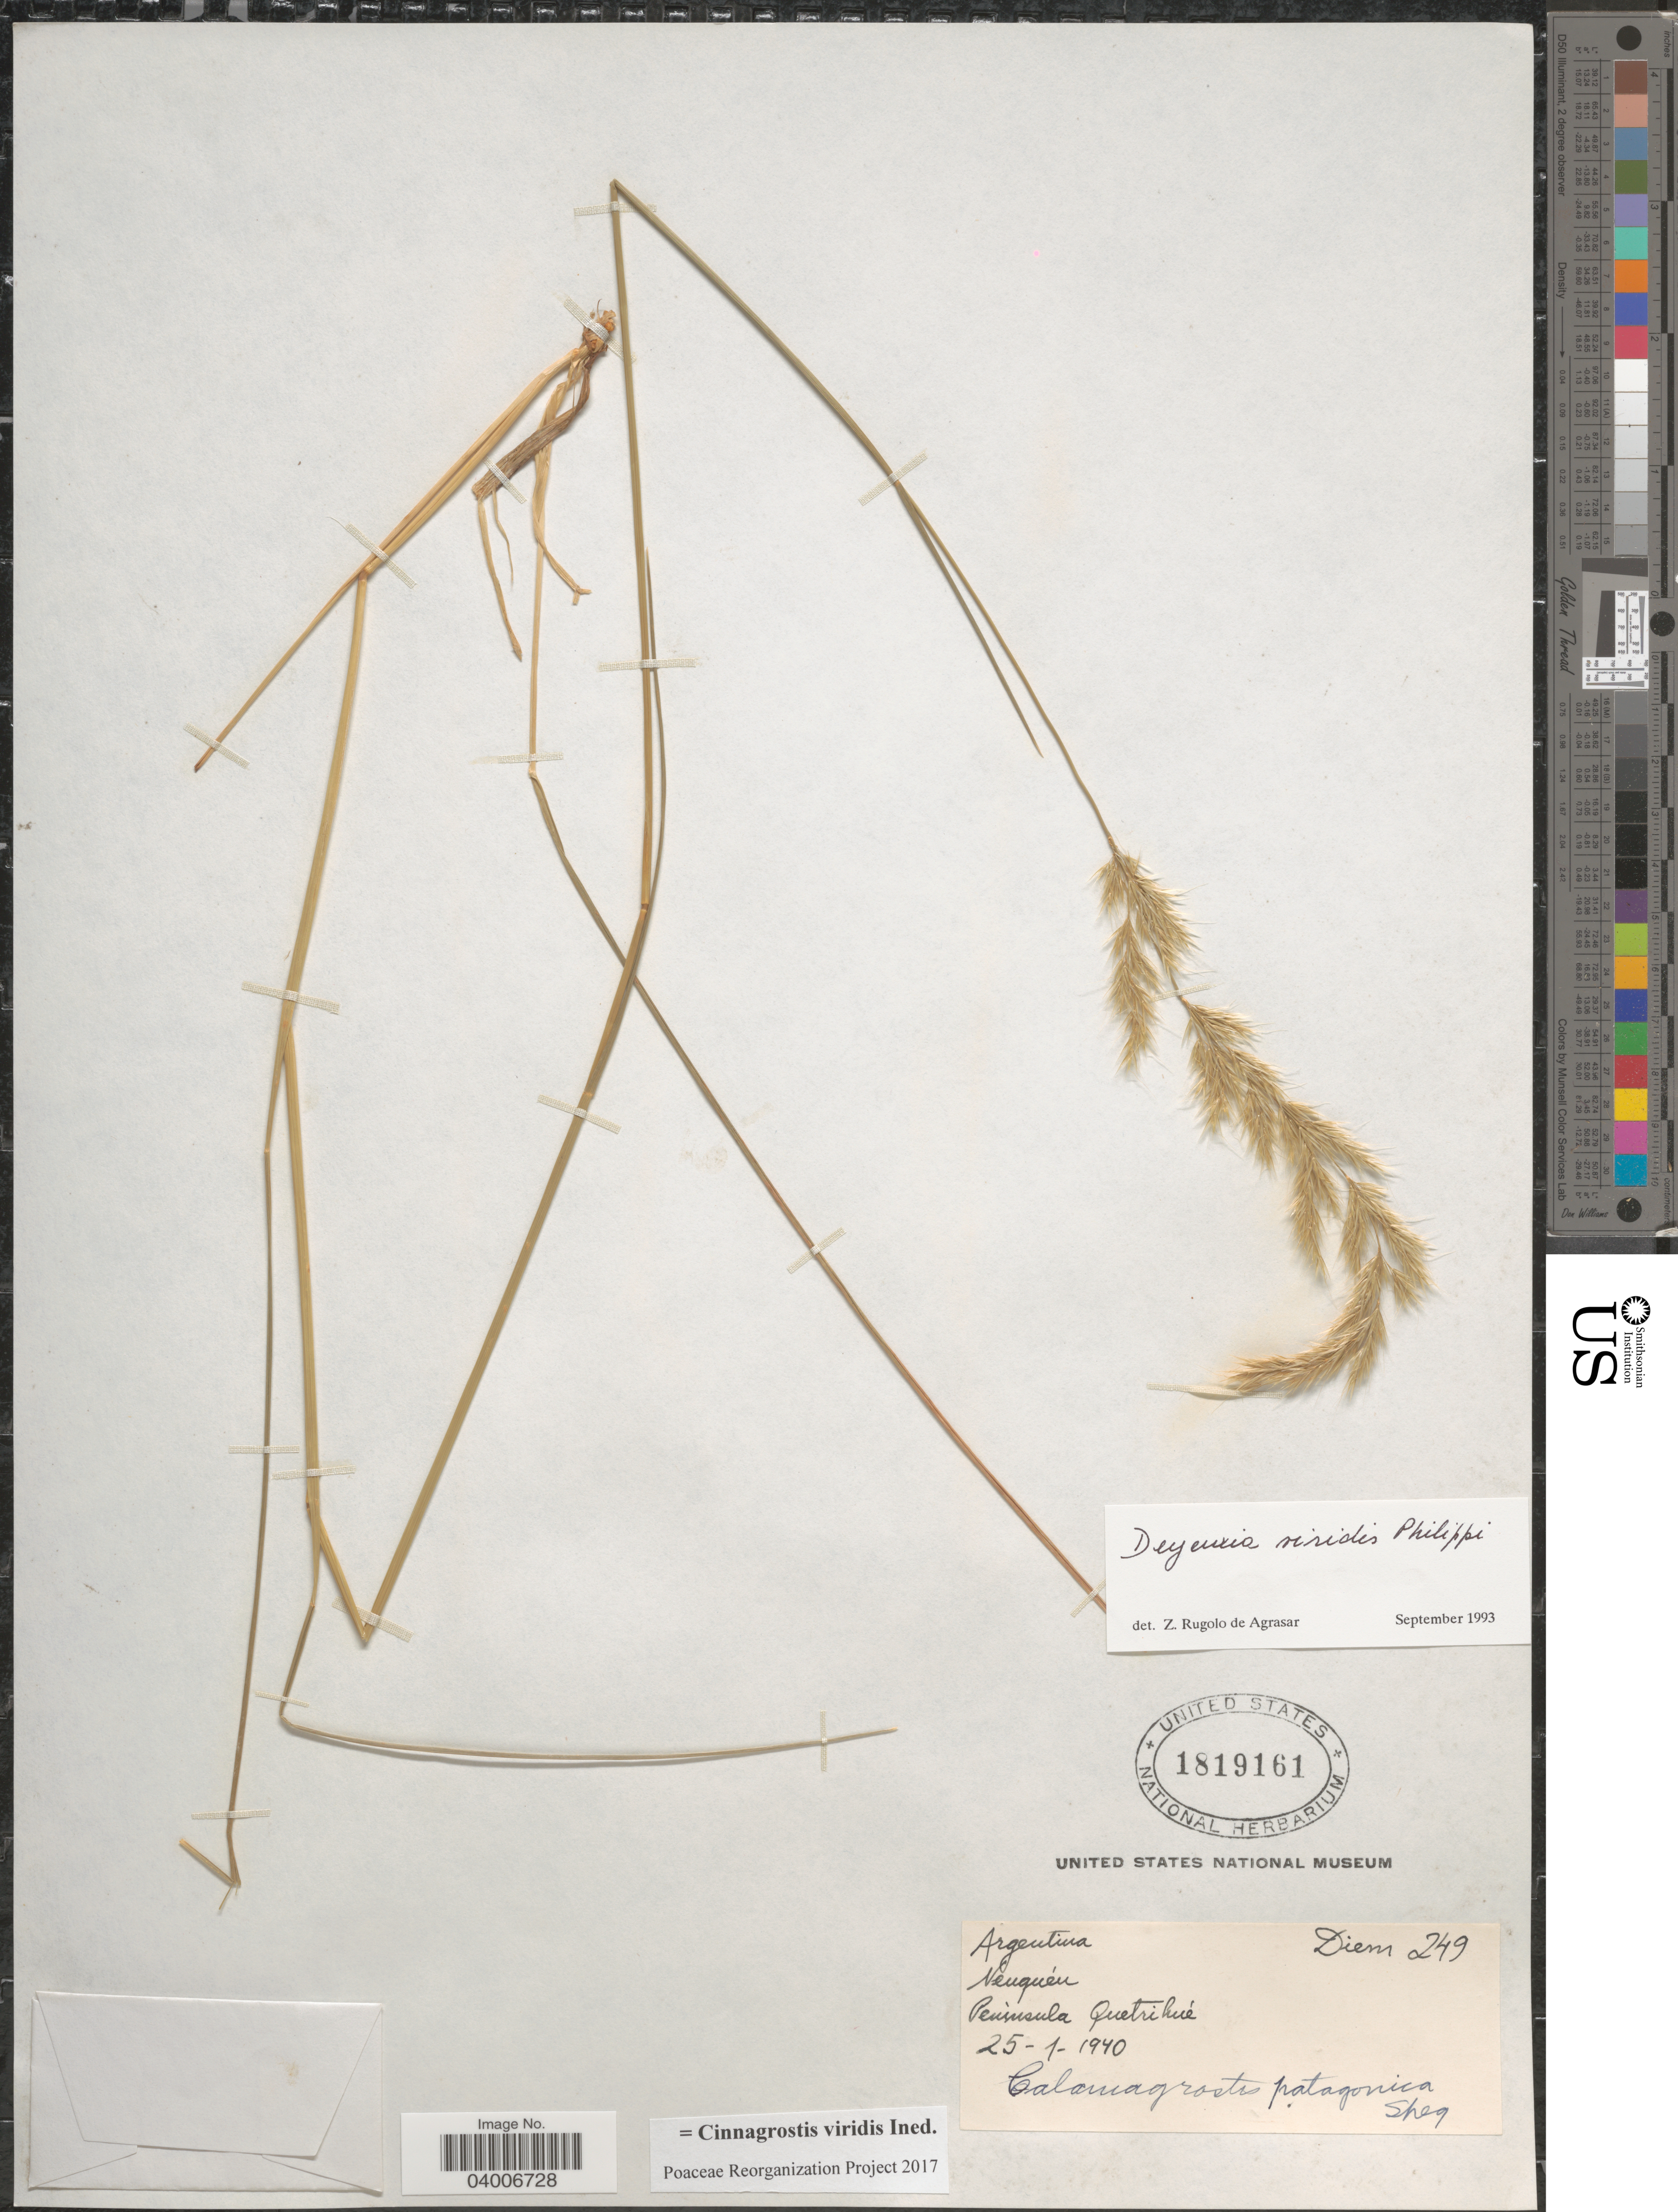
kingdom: Plantae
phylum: Tracheophyta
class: Liliopsida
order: Poales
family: Poaceae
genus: Cinnagrostis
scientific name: Cinnagrostis viridis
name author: (Phil.) P.M. Peterson et al.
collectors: Diem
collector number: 249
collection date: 1940-01-25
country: Argentina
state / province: Neuquen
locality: Peninsula Quetrihué.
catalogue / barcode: US 1819161